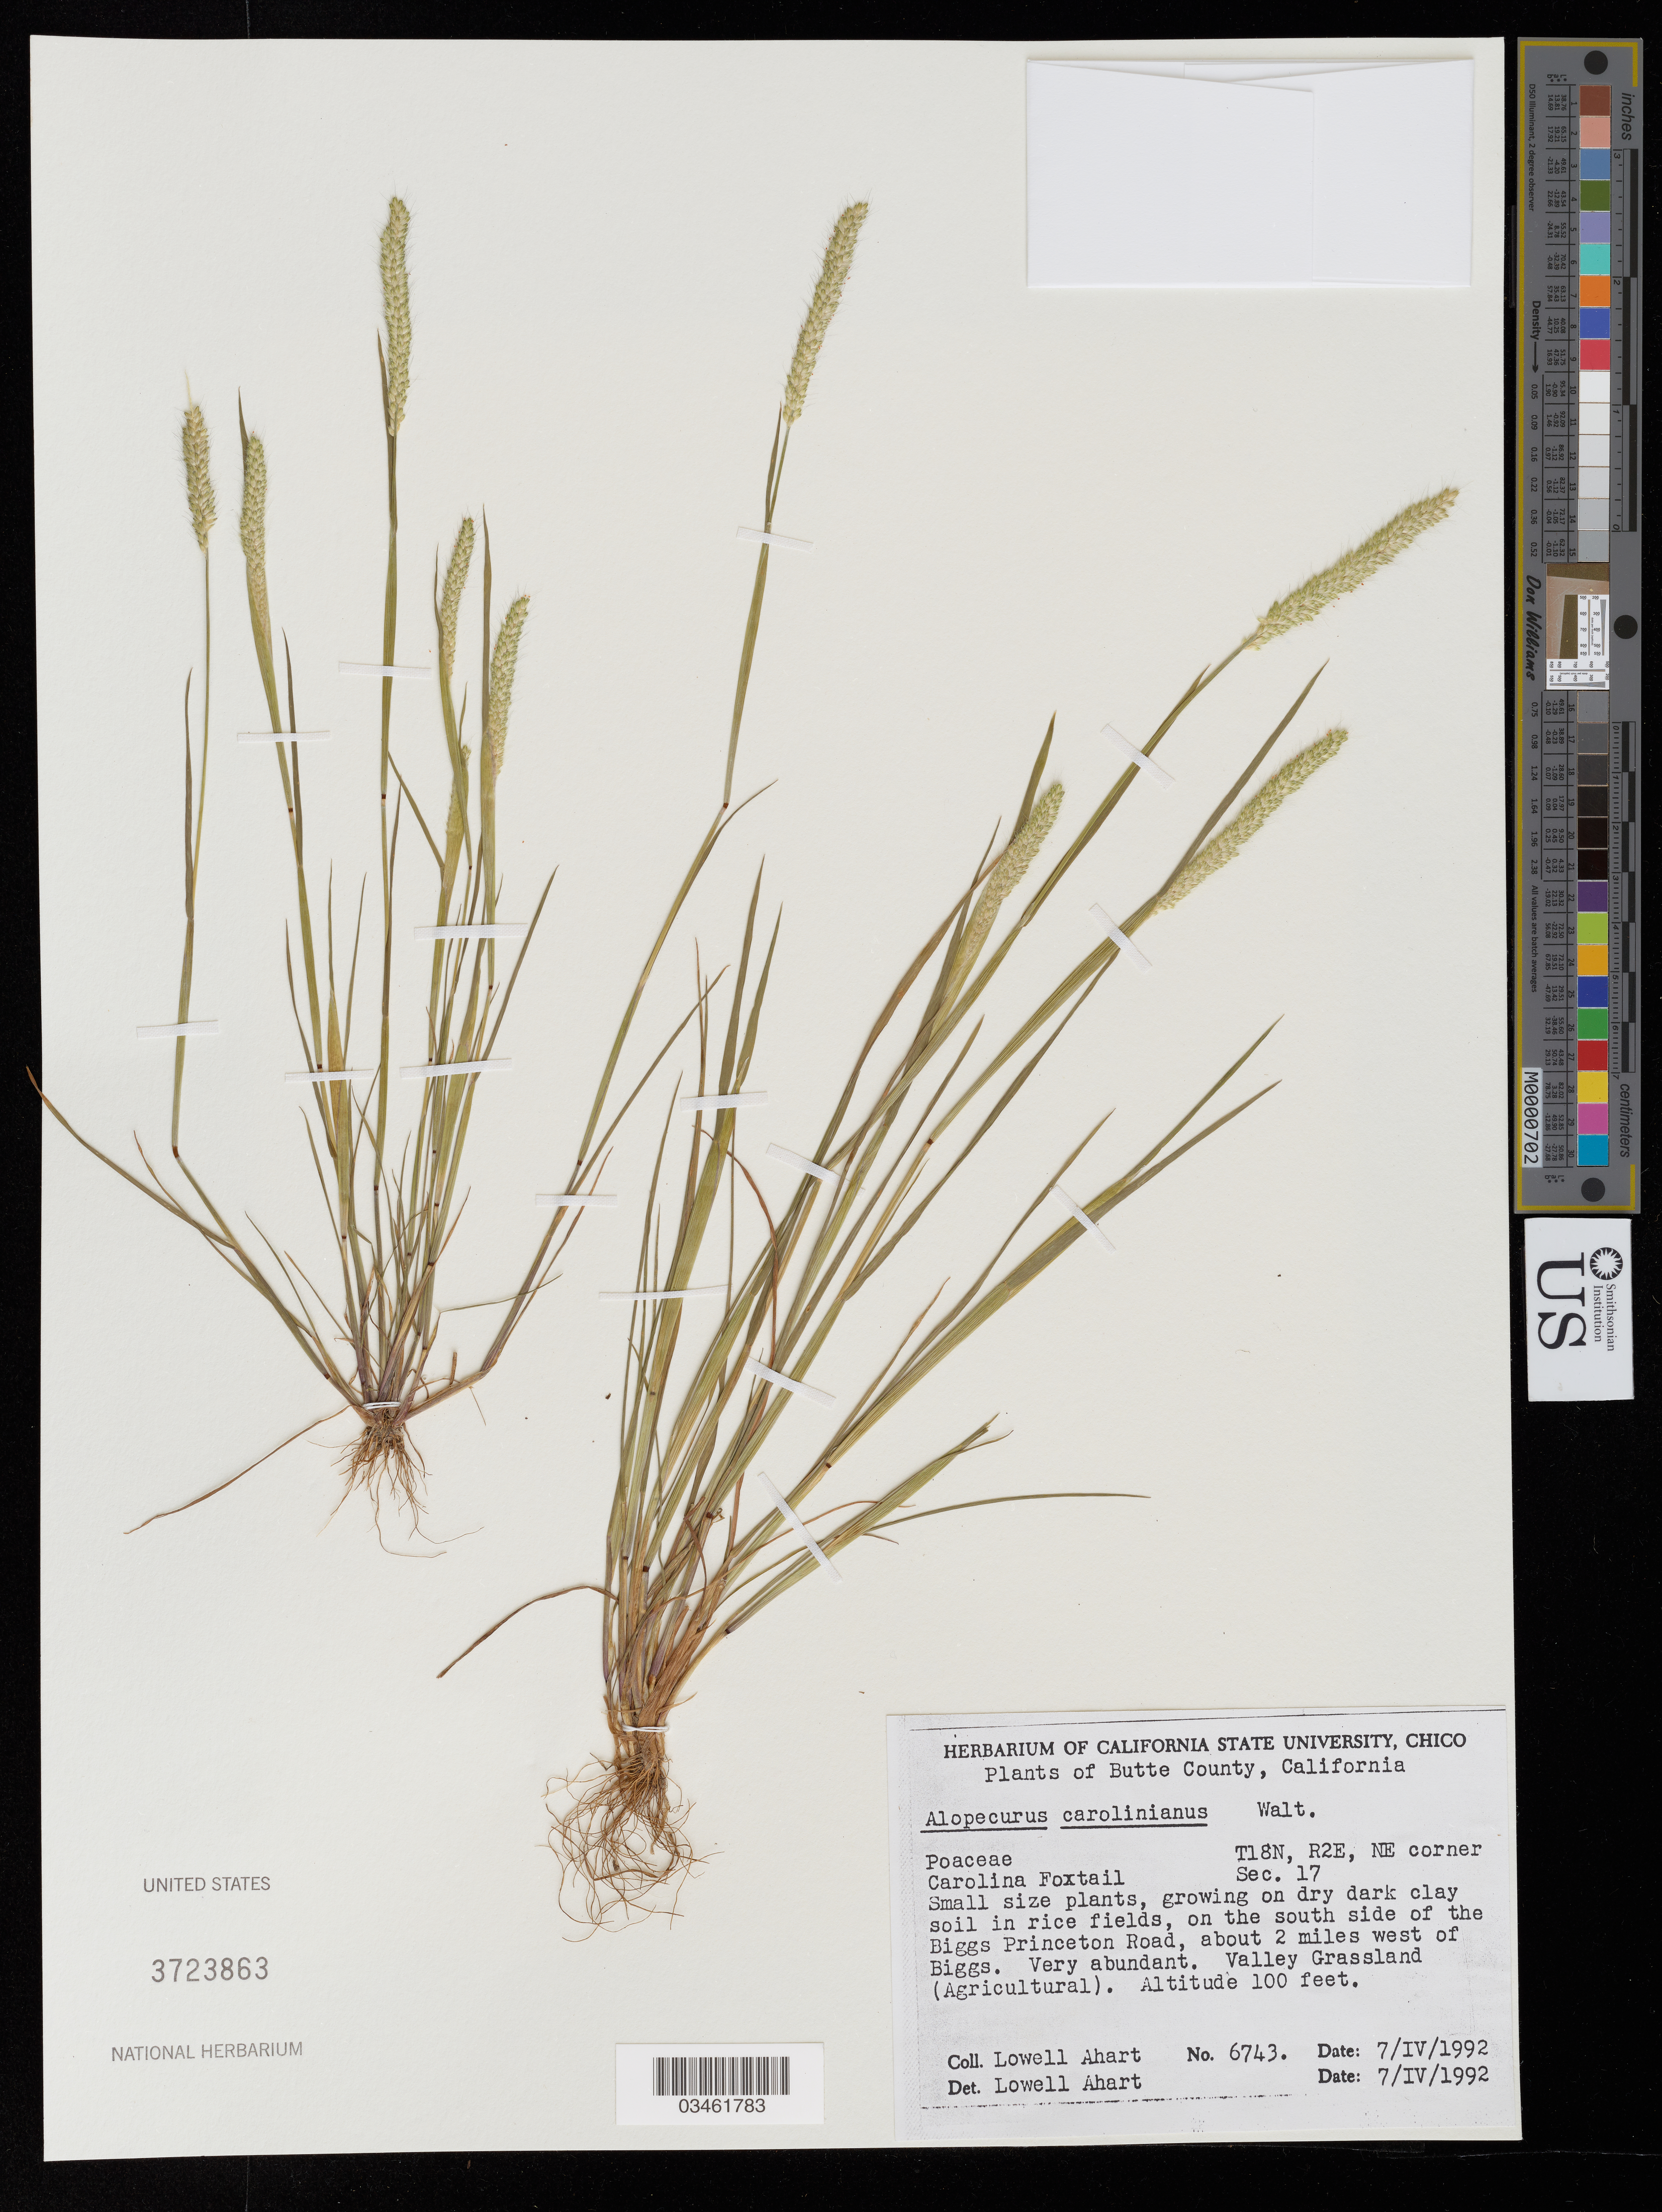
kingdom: Plantae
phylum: Tracheophyta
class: Liliopsida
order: Poales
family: Poaceae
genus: Alopecurus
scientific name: Alopecurus carolinianus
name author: Walter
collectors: L. Ahart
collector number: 6743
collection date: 1992-04-07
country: United States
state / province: California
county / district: Butte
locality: Butte County. T18N, R2E, NE corner Sec. 17. On the south side of the Biggs Princeton Road, about 2 miles west of Biggs.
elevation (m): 30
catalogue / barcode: US 3723863